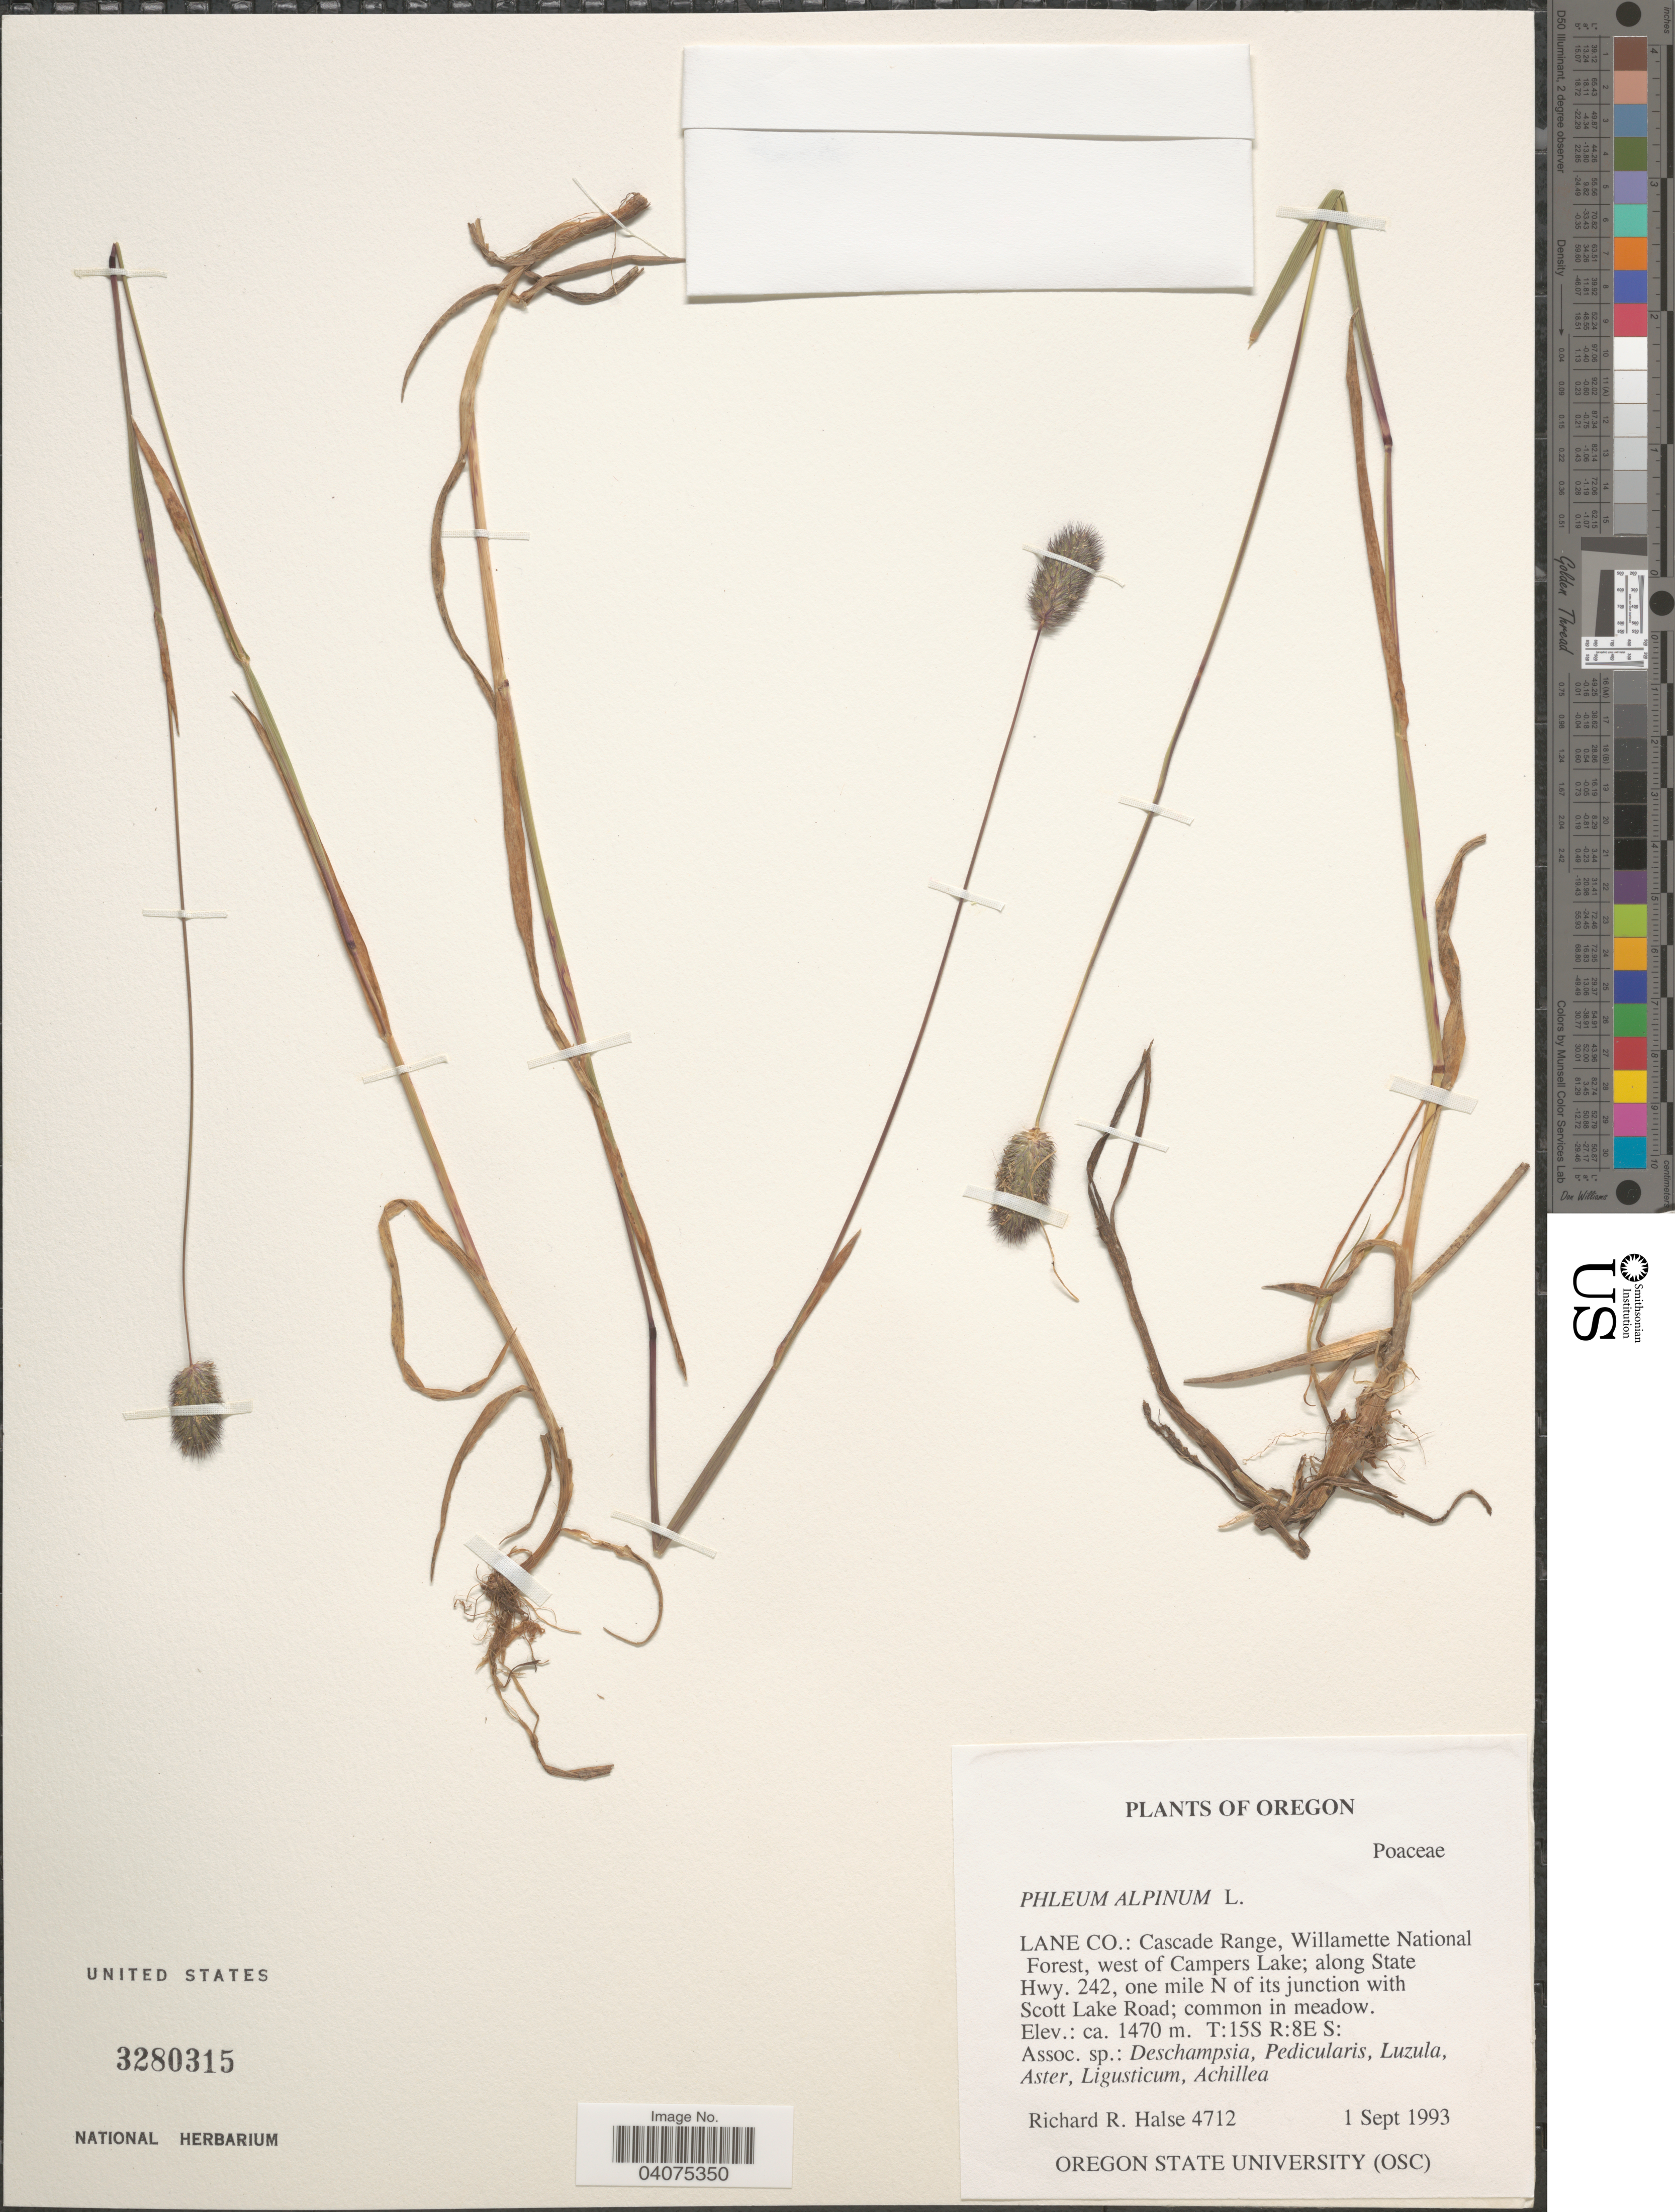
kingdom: Plantae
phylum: Tracheophyta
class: Liliopsida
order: Poales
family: Poaceae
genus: Phleum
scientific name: Phleum alpinum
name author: L.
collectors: R. Halse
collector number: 4712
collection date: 1993-09-01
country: United States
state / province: Oregon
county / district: Lane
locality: Lane Co.: Cascade Range, Willamette National Forest, west of Campers Lake; along State Hwy. 242, one mile N of its junction with Scott Lake Road; common in meadow. T:15S R:8E S.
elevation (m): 1470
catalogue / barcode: US 3280315